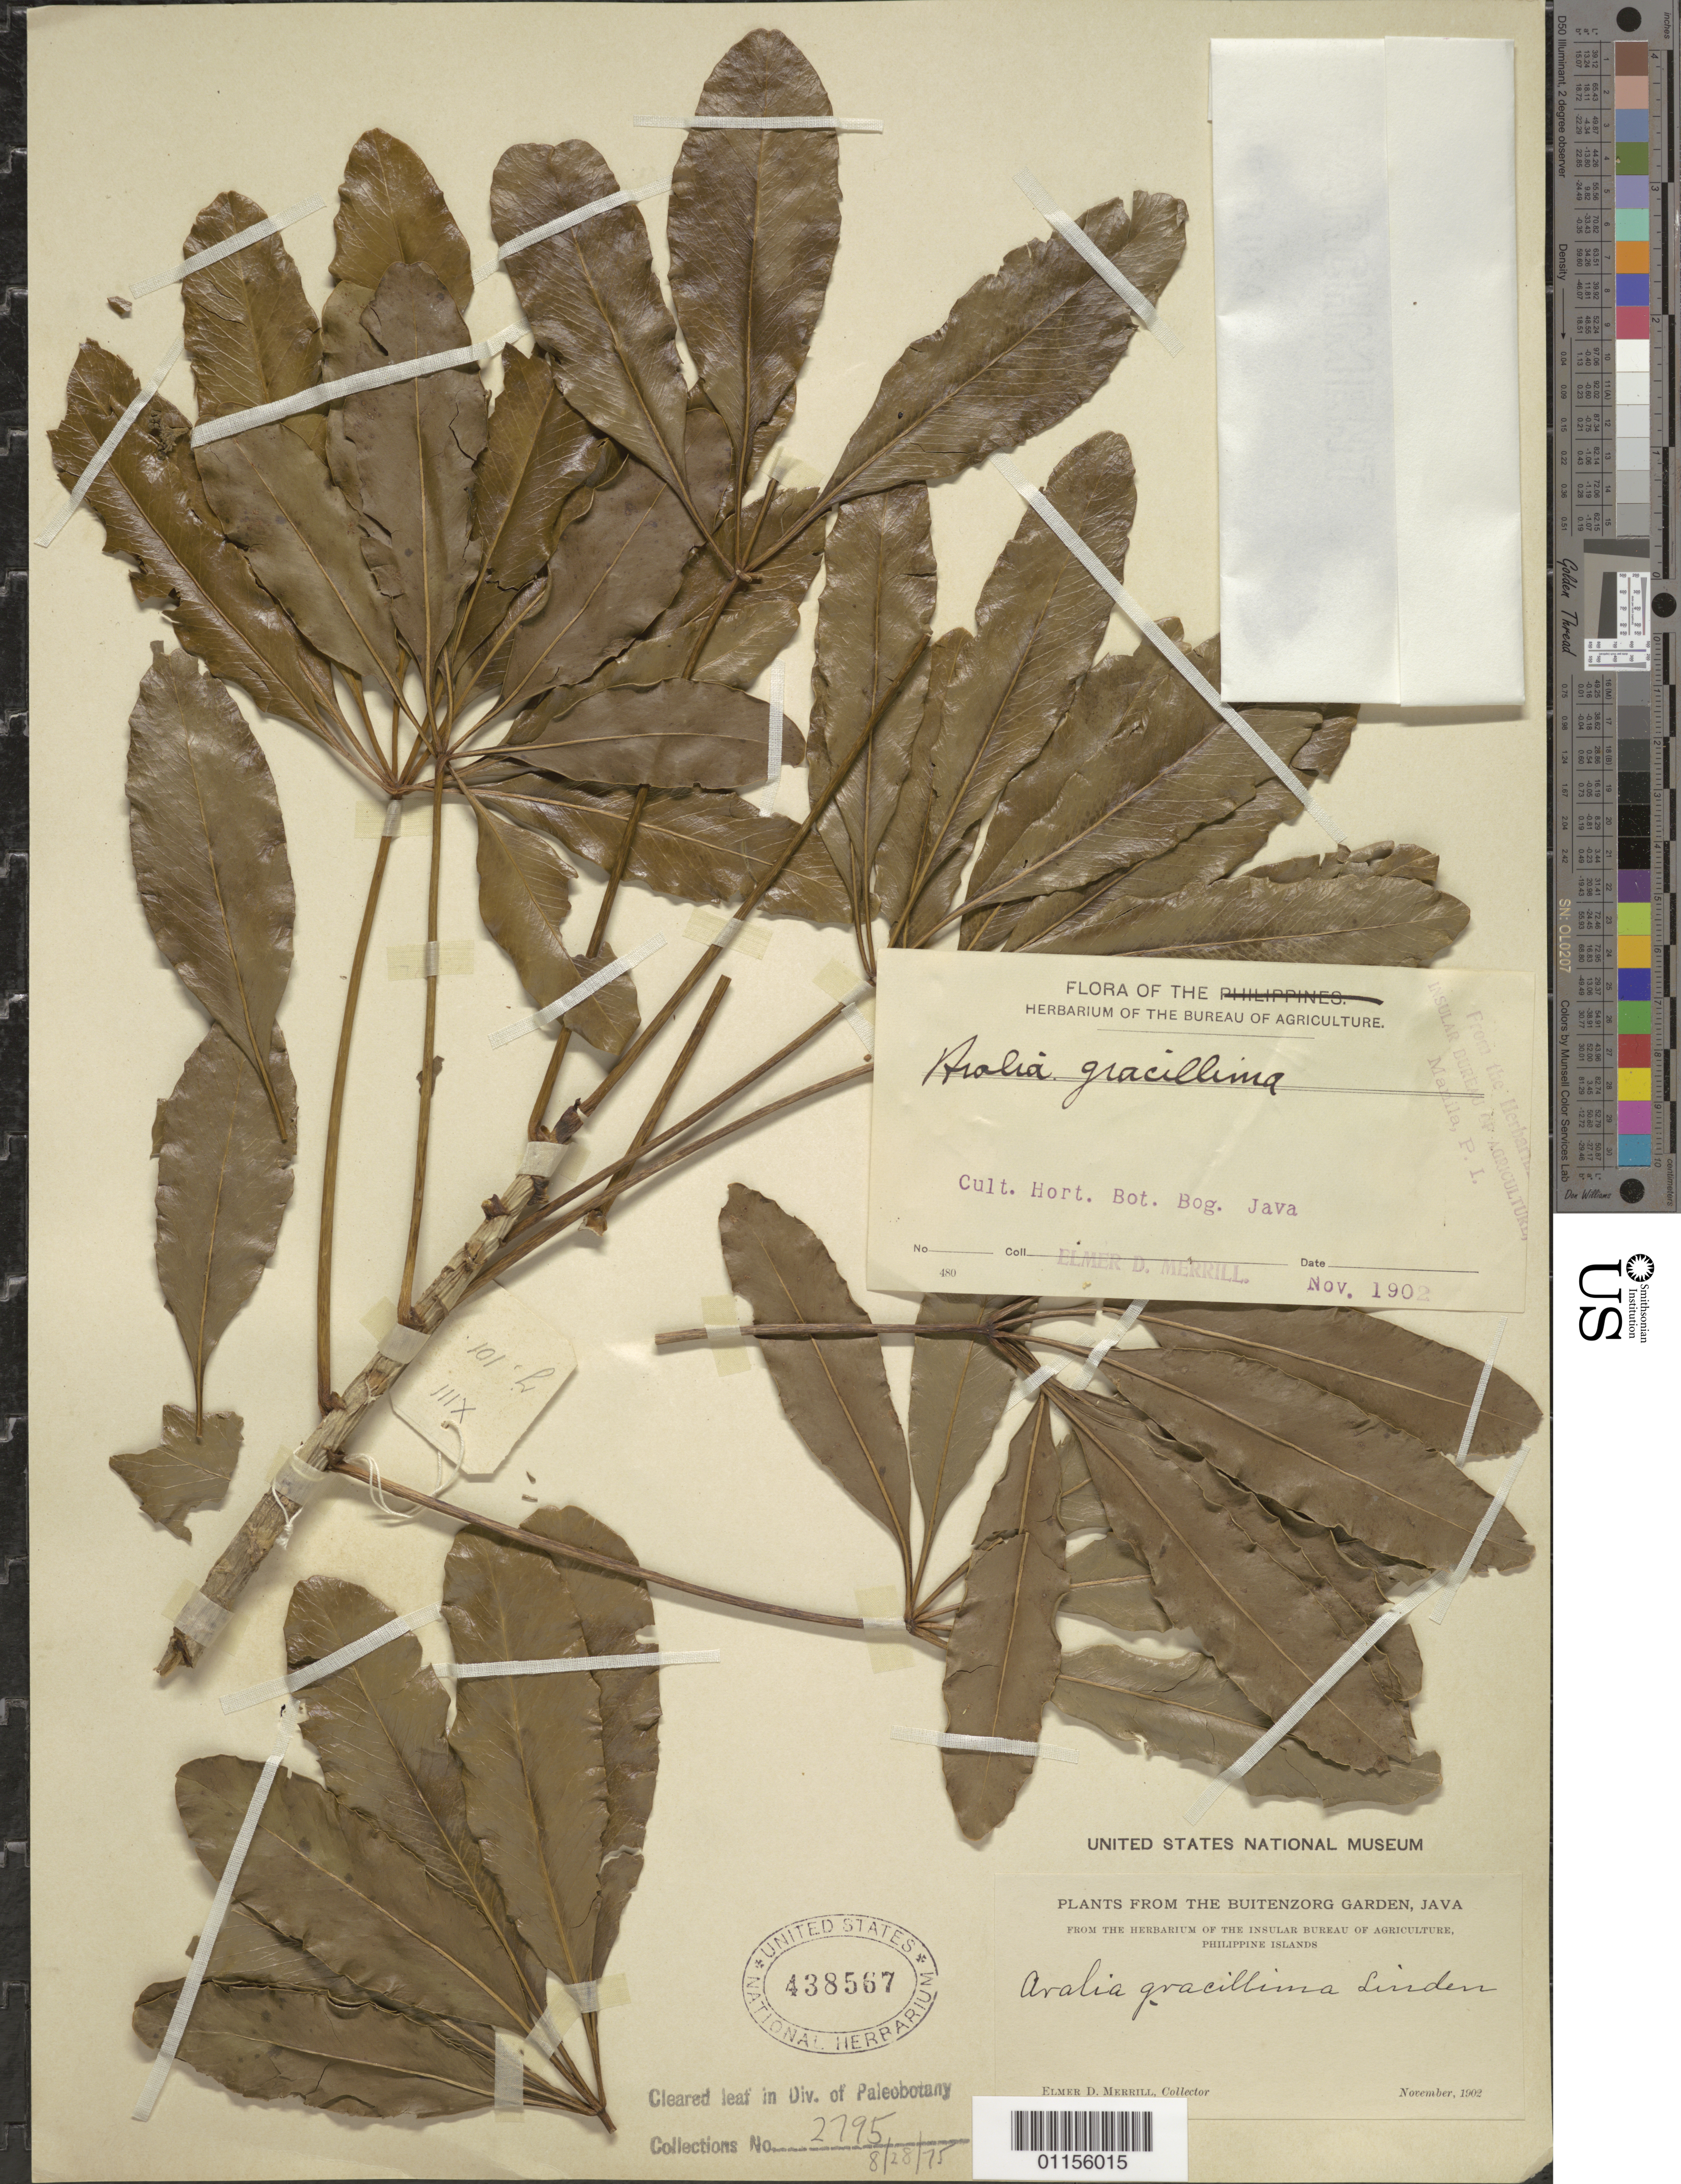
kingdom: Plantae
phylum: Tracheophyta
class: Magnoliopsida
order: Apiales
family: Araliaceae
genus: Aralia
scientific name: Aralia gracillima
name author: (Linden & E. Fourn.) Linden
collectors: E. D. Merrill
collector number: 2795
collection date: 1902-11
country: Indonesia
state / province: Java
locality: Buitenzorg Garden.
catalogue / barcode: US 438567